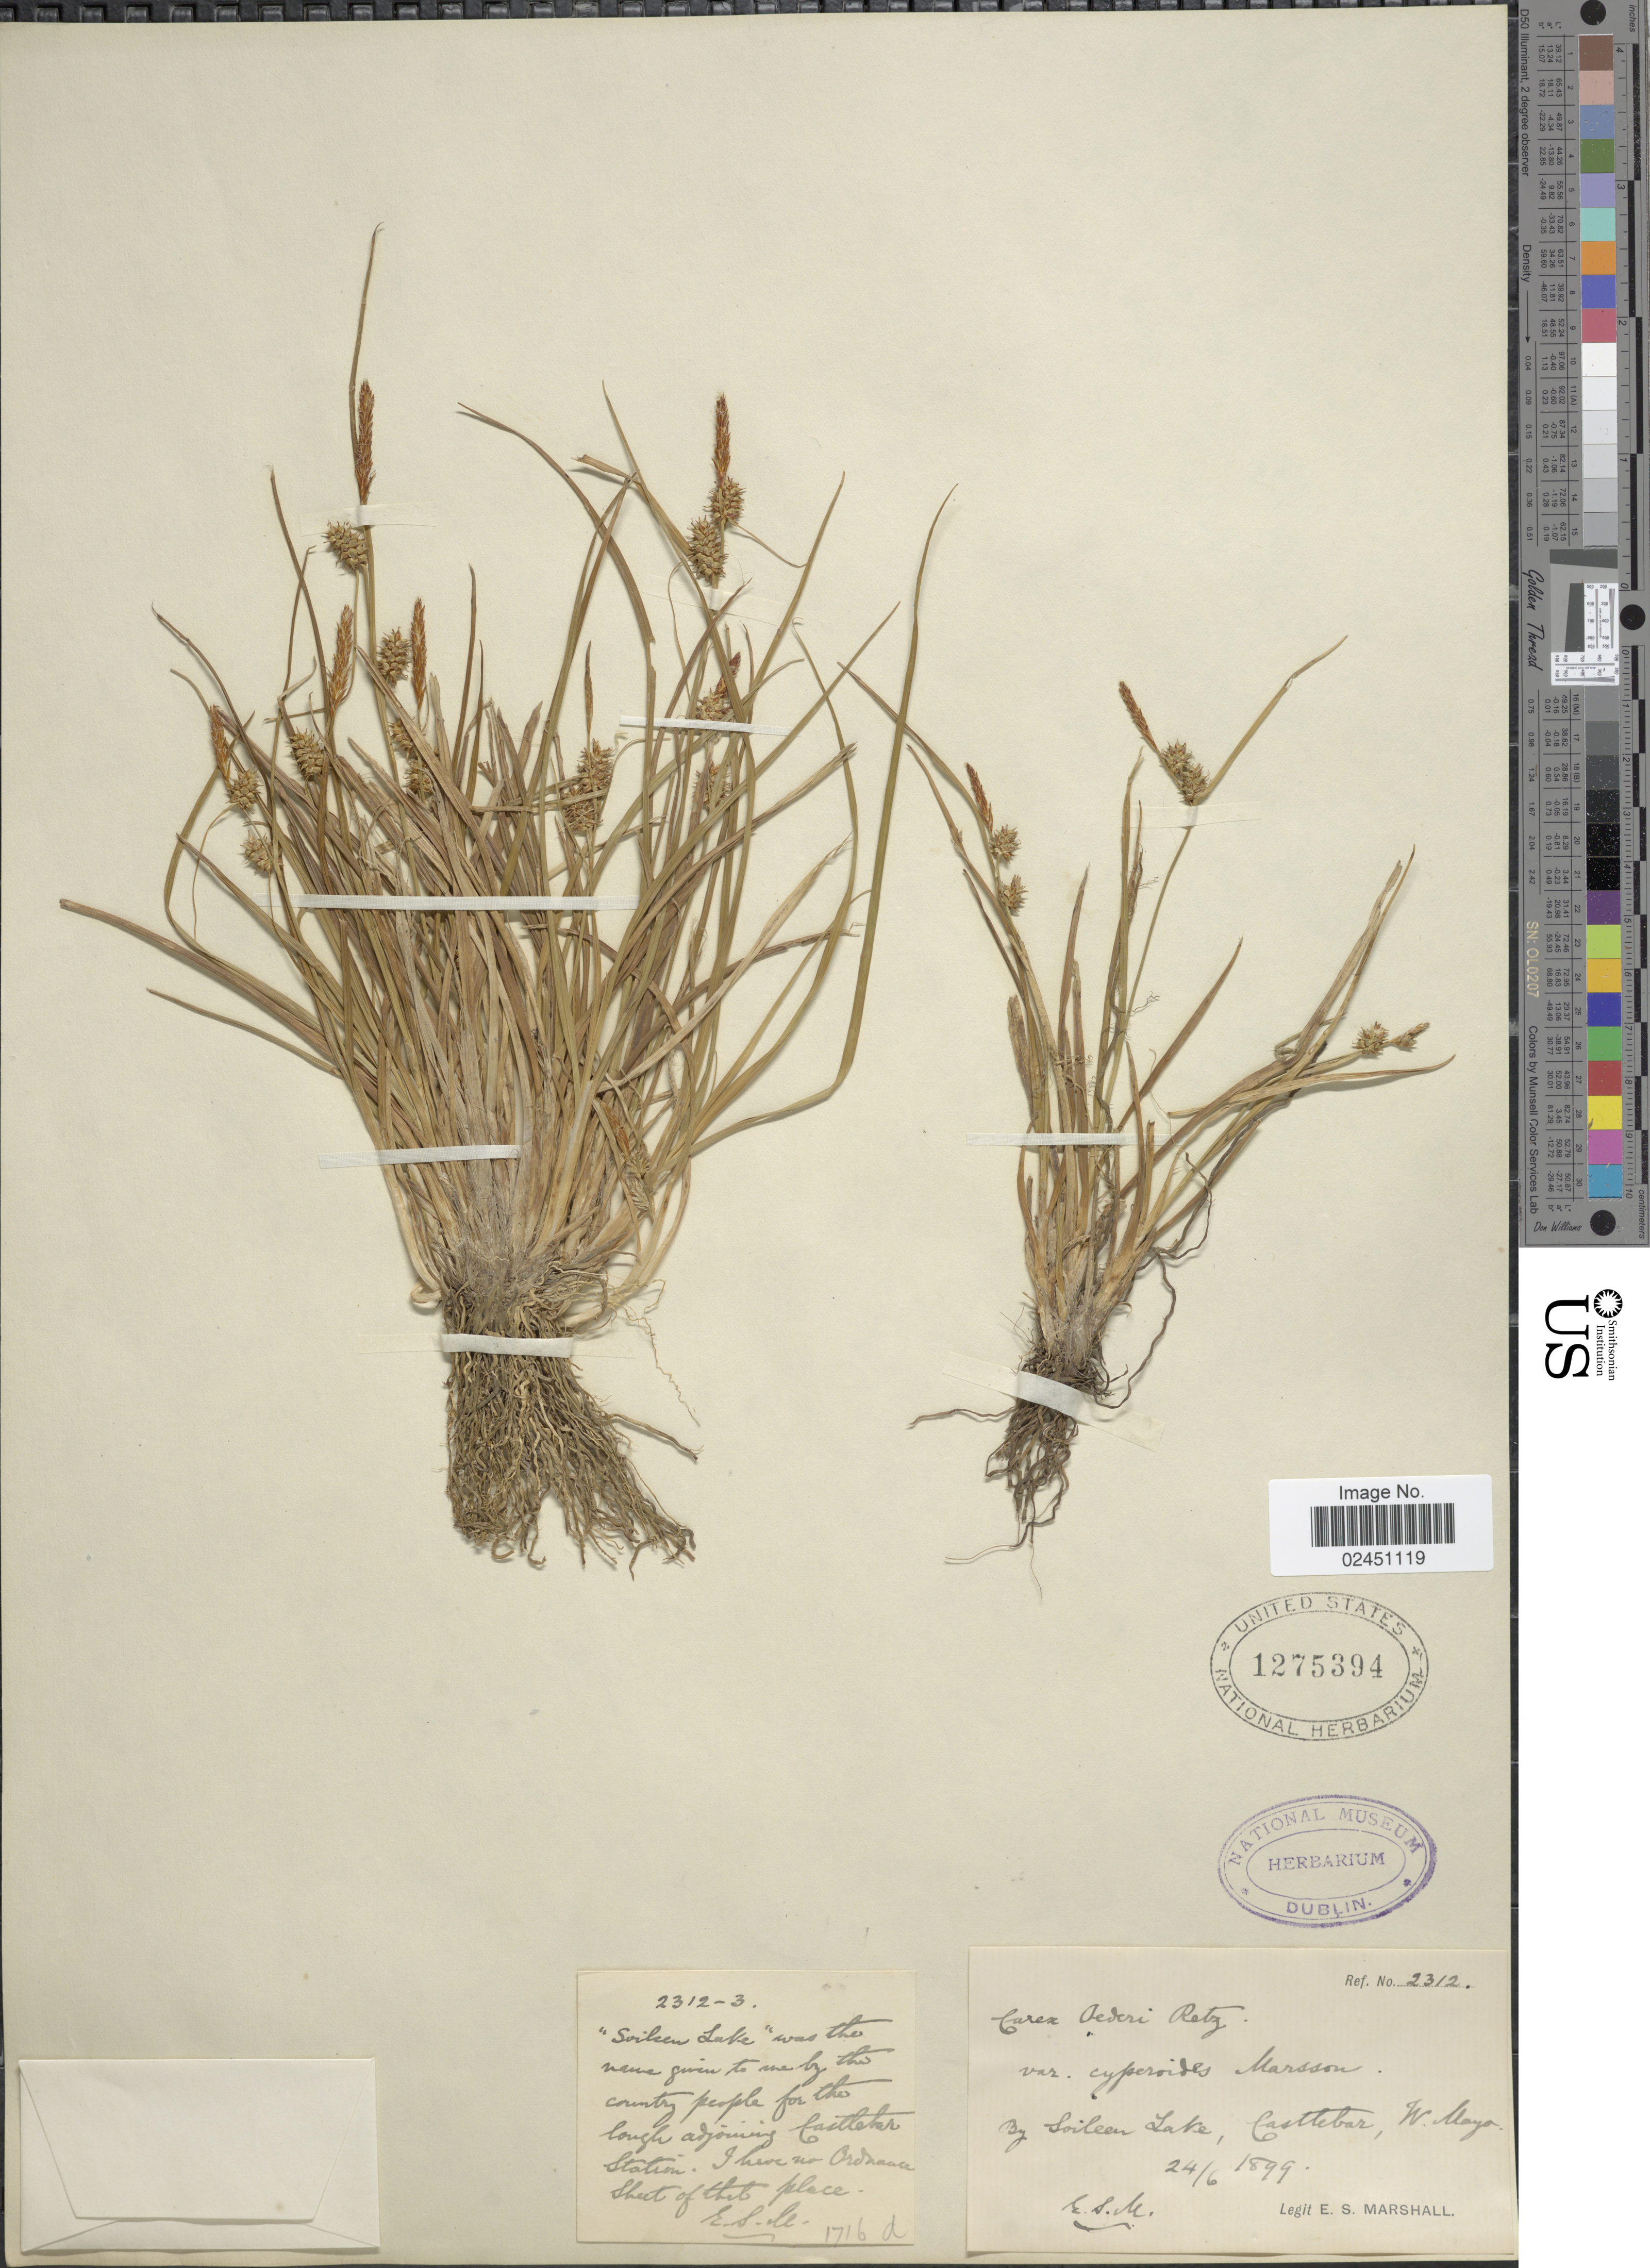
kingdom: Plantae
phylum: Tracheophyta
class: Liliopsida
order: Poales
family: Cyperaceae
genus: Carex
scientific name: Carex oederi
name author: Retz.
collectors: E. S. Marshall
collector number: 2312-3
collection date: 1899-06-24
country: Ireland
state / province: Connaught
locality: By Soileen Lake Castlebar, W. Mayo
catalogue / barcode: US 1275394